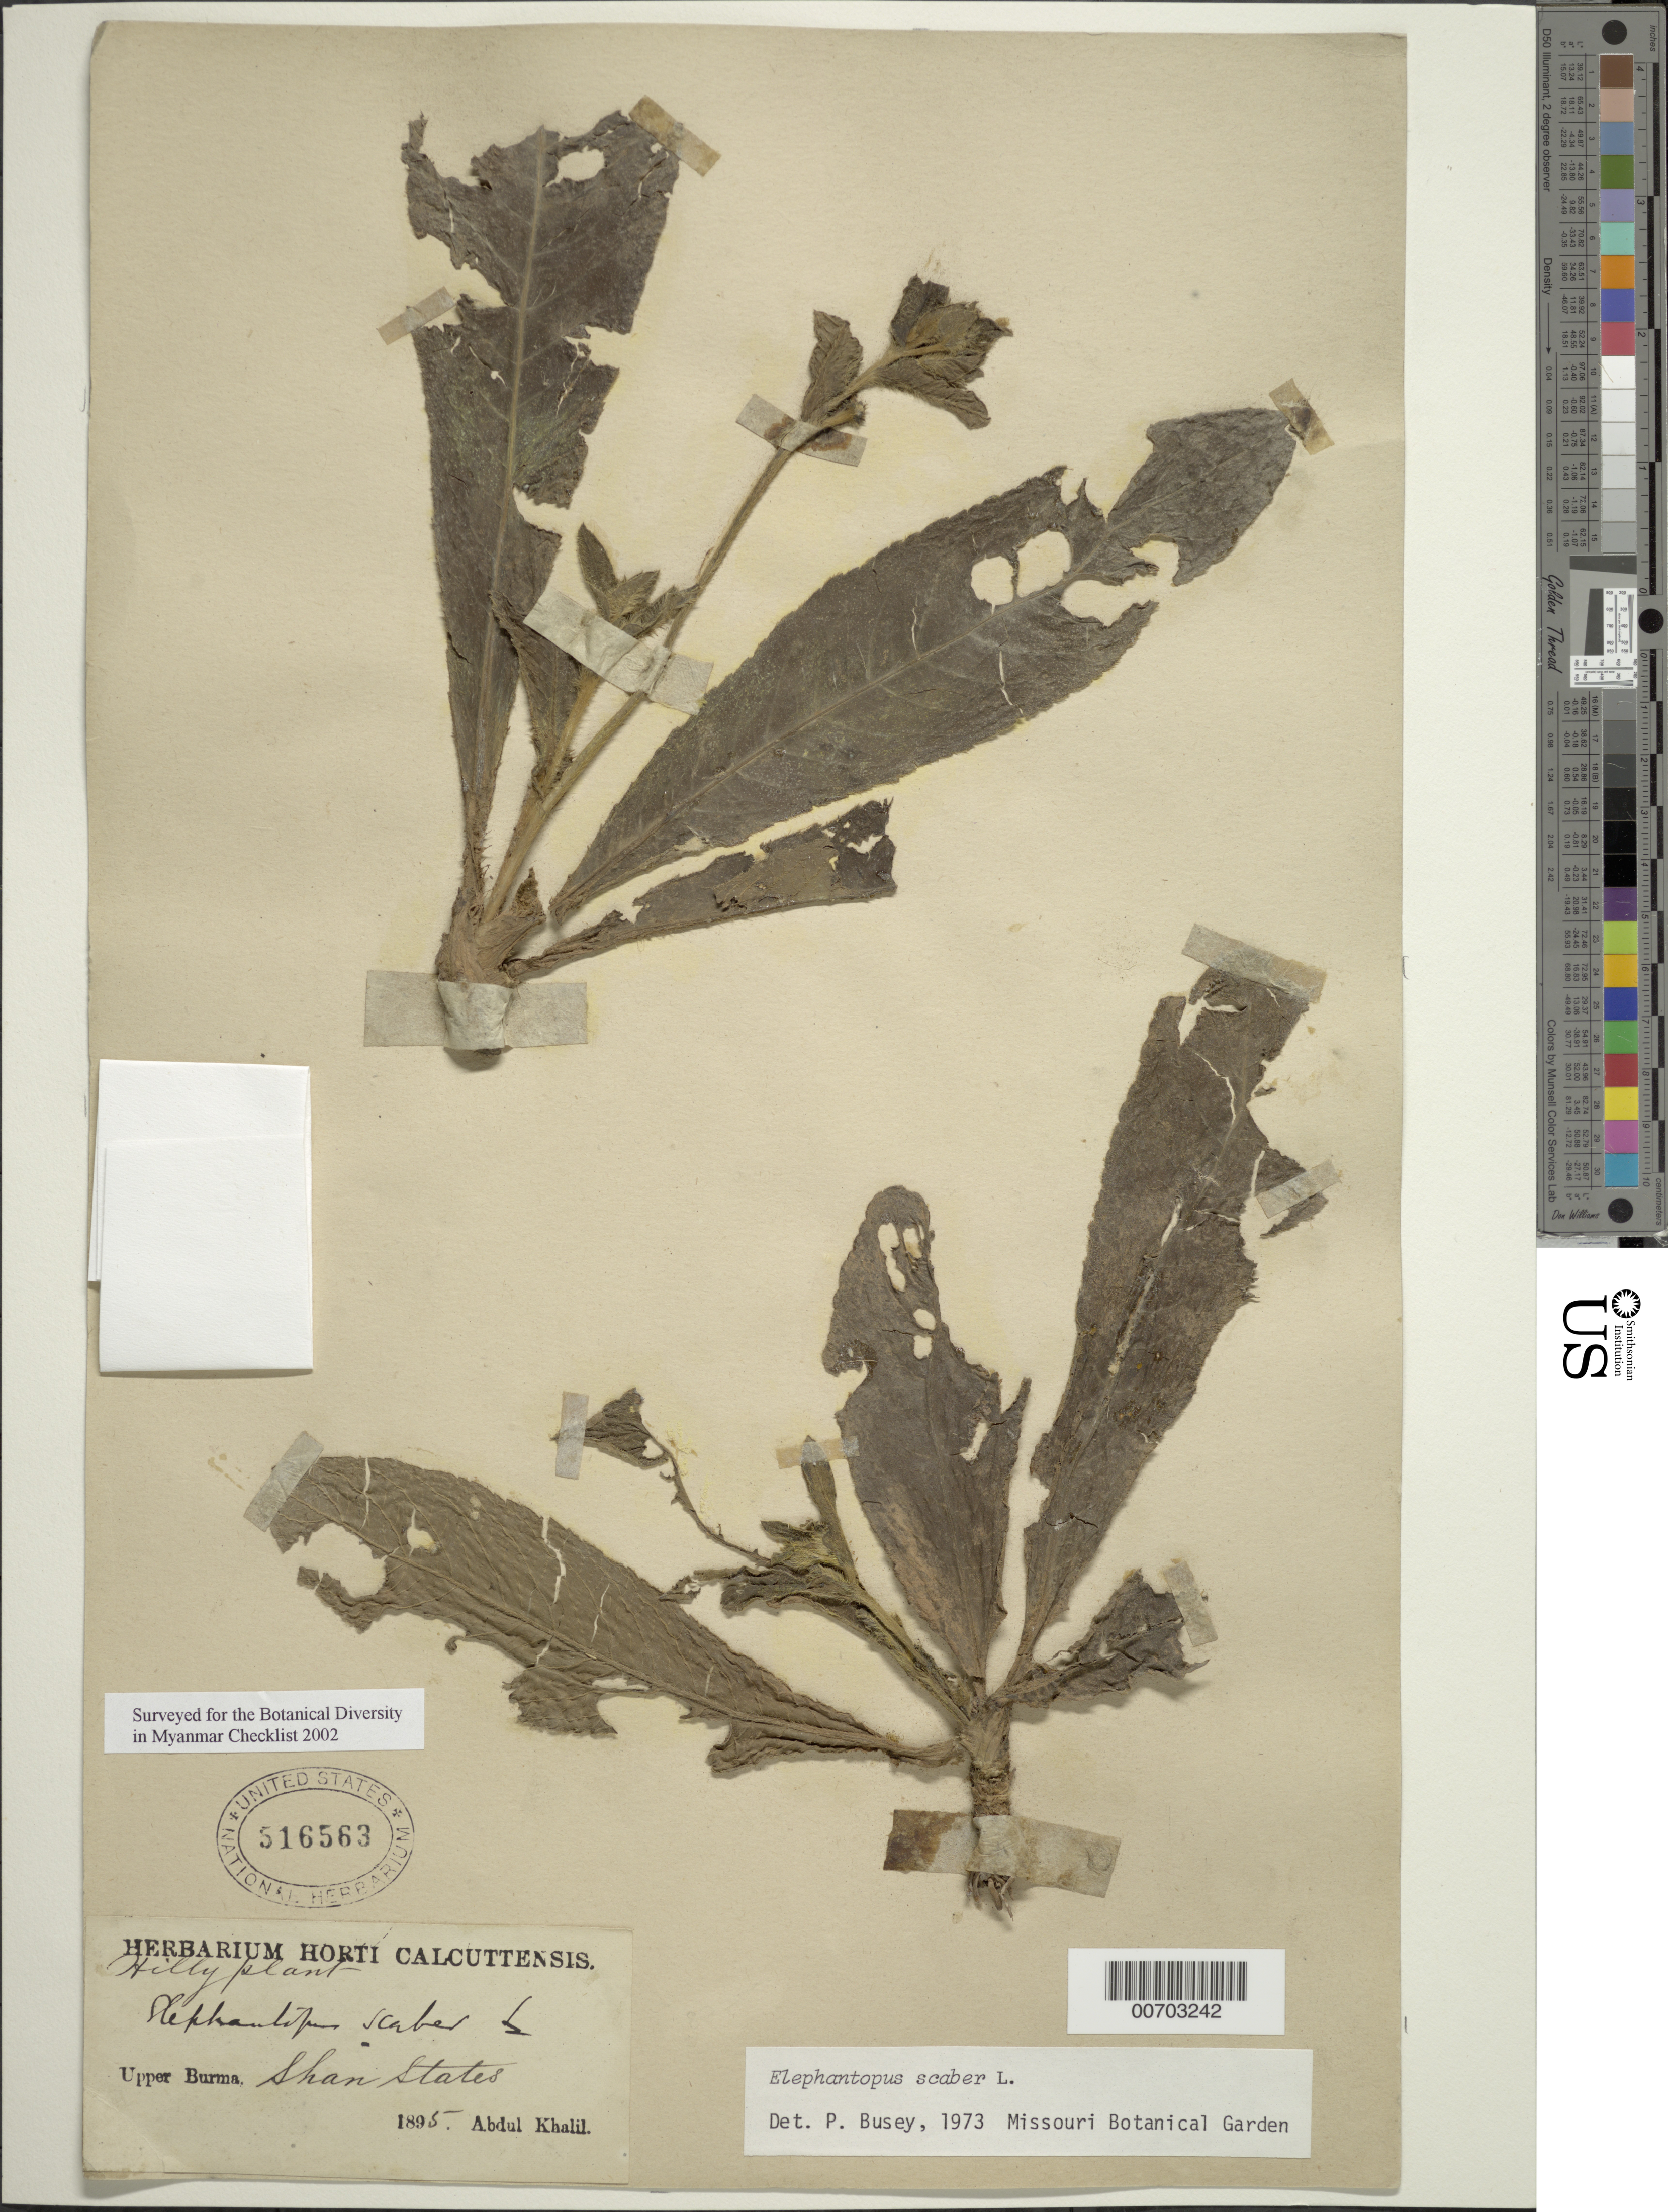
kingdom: Plantae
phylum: Tracheophyta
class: Magnoliopsida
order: Asterales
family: Asteraceae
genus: Elephantopus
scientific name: Elephantopus scaber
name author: L.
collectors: A. Khalil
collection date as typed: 1895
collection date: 1895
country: Myanmar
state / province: Shan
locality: Shan States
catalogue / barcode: US 516563